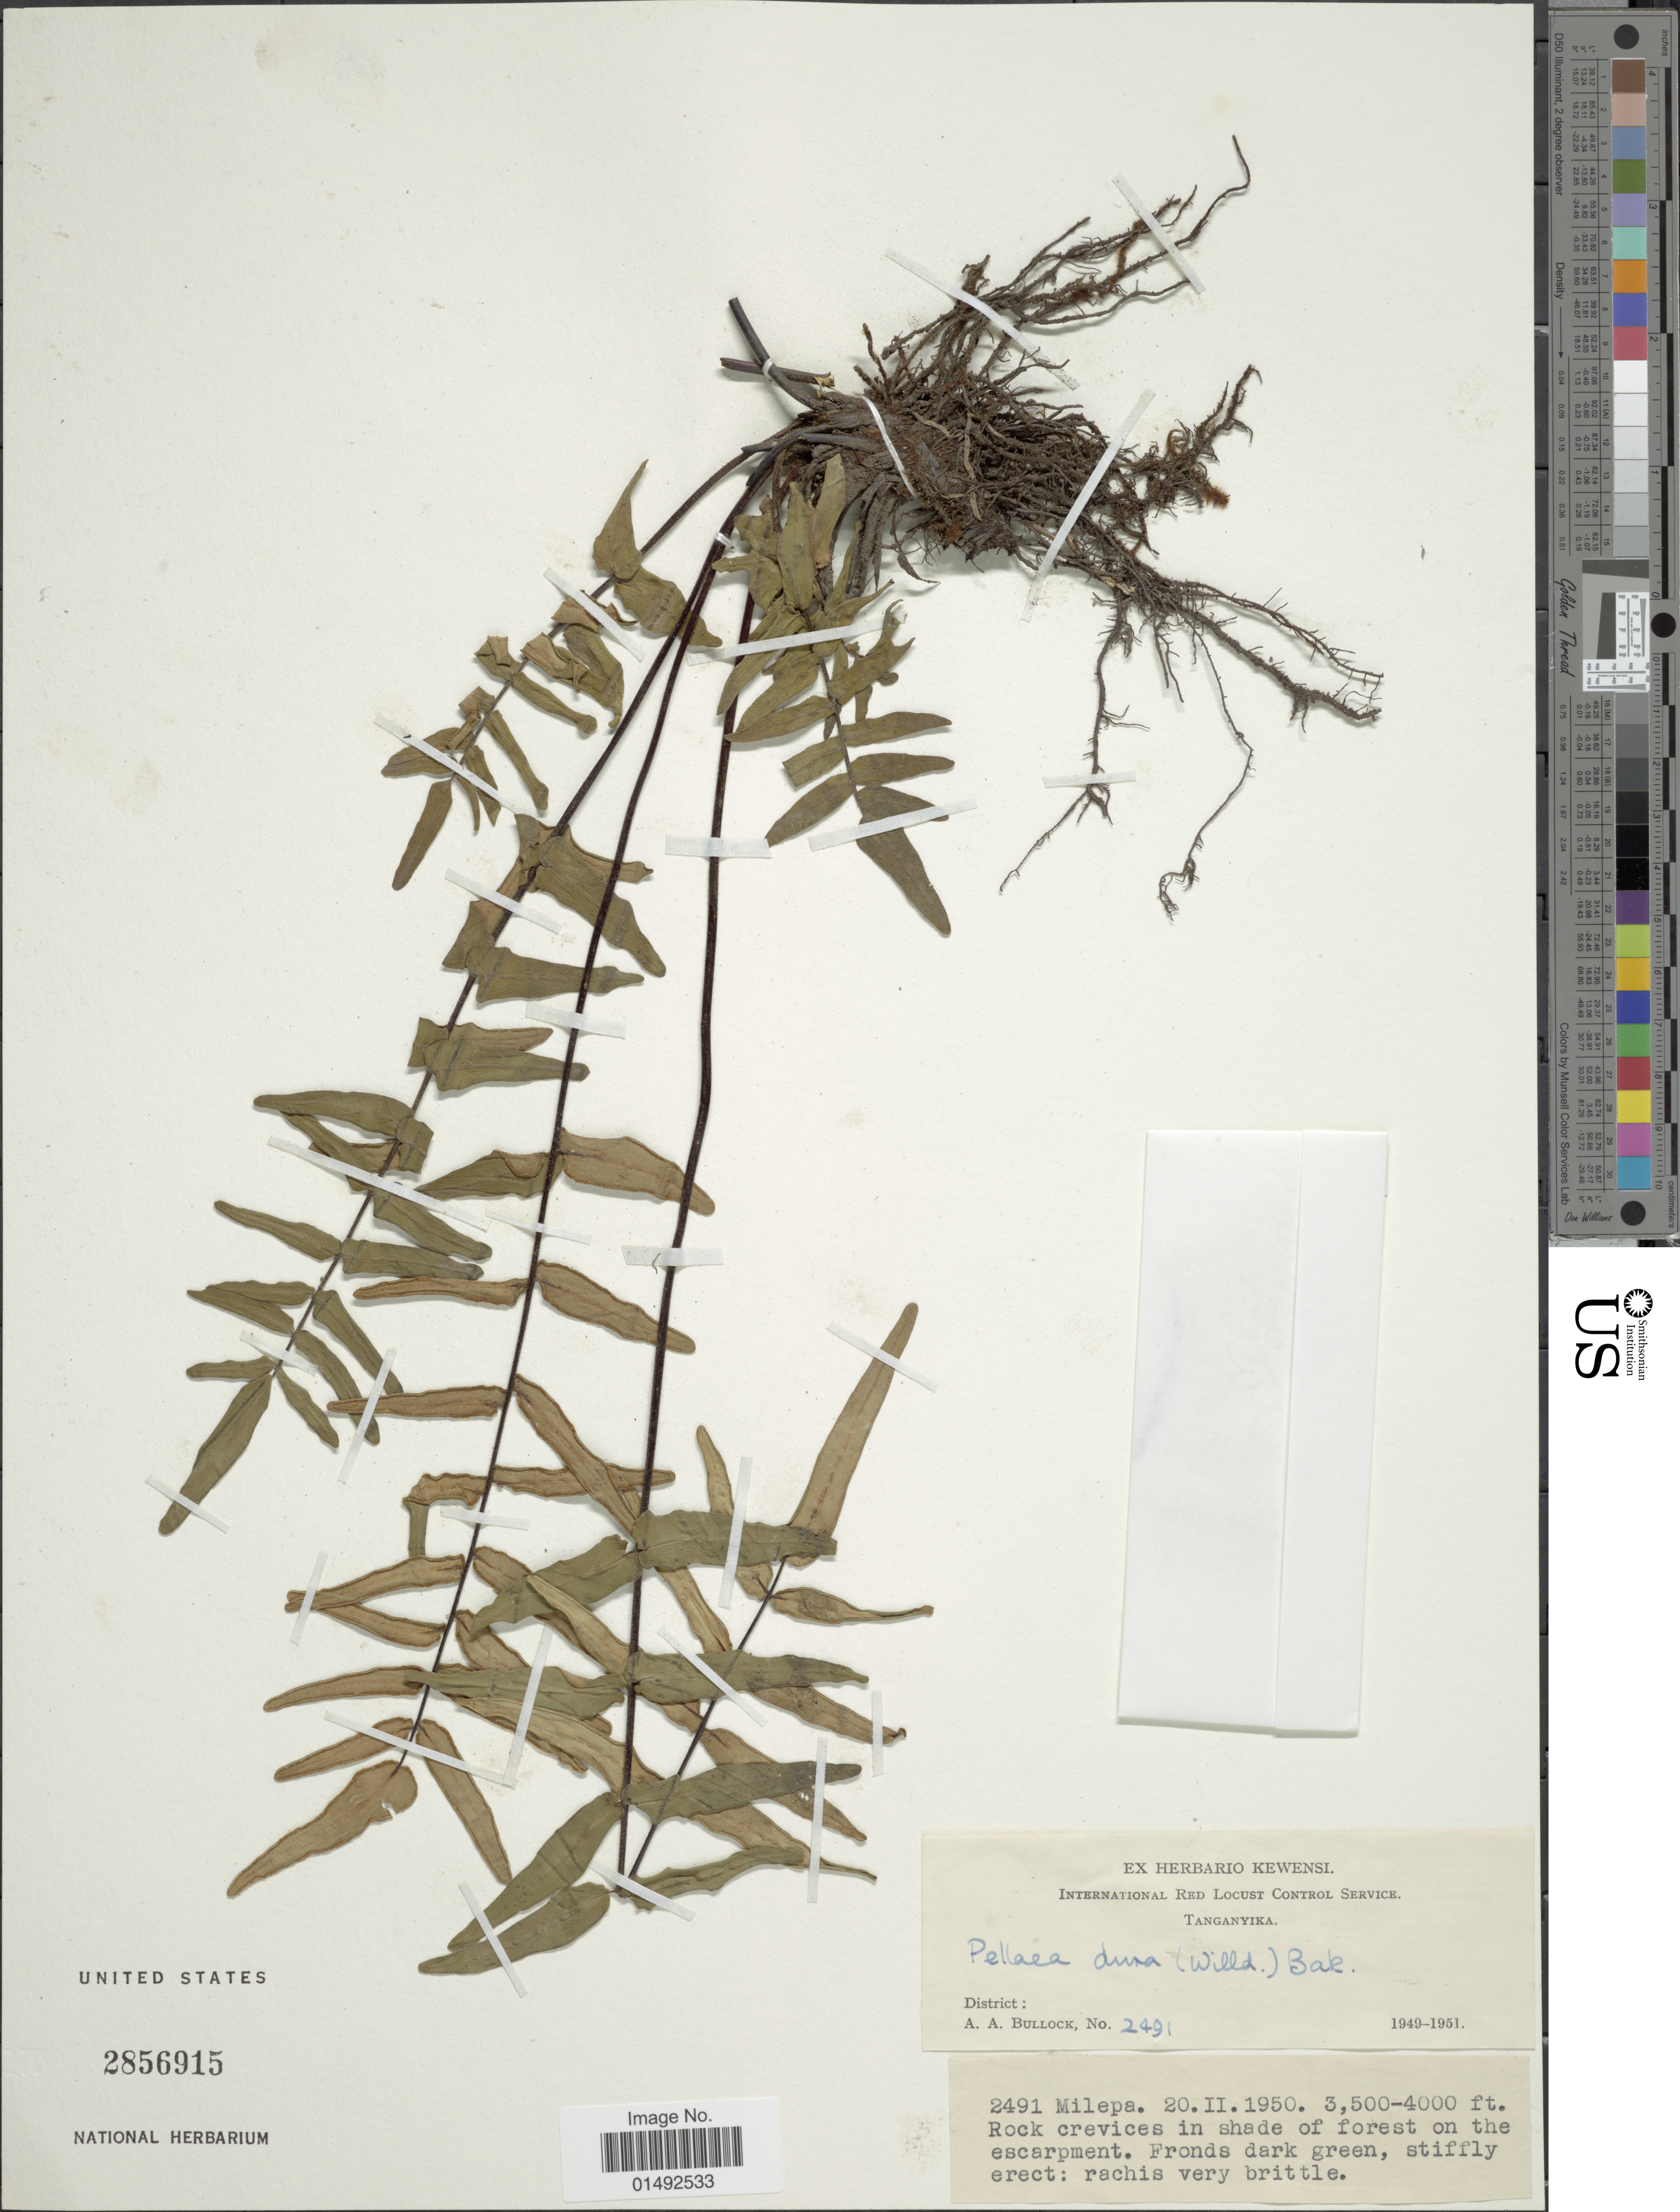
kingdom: Plantae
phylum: Tracheophyta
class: Polypodiopsida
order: Polypodiales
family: Pteridaceae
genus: Pellaea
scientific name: Pellaea dura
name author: (Willd.) Baker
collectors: A. Bullock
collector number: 2491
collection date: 1950-02-20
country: Tanzania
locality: Tanganyika, District:, Milepa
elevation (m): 1067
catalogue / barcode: US 2856915